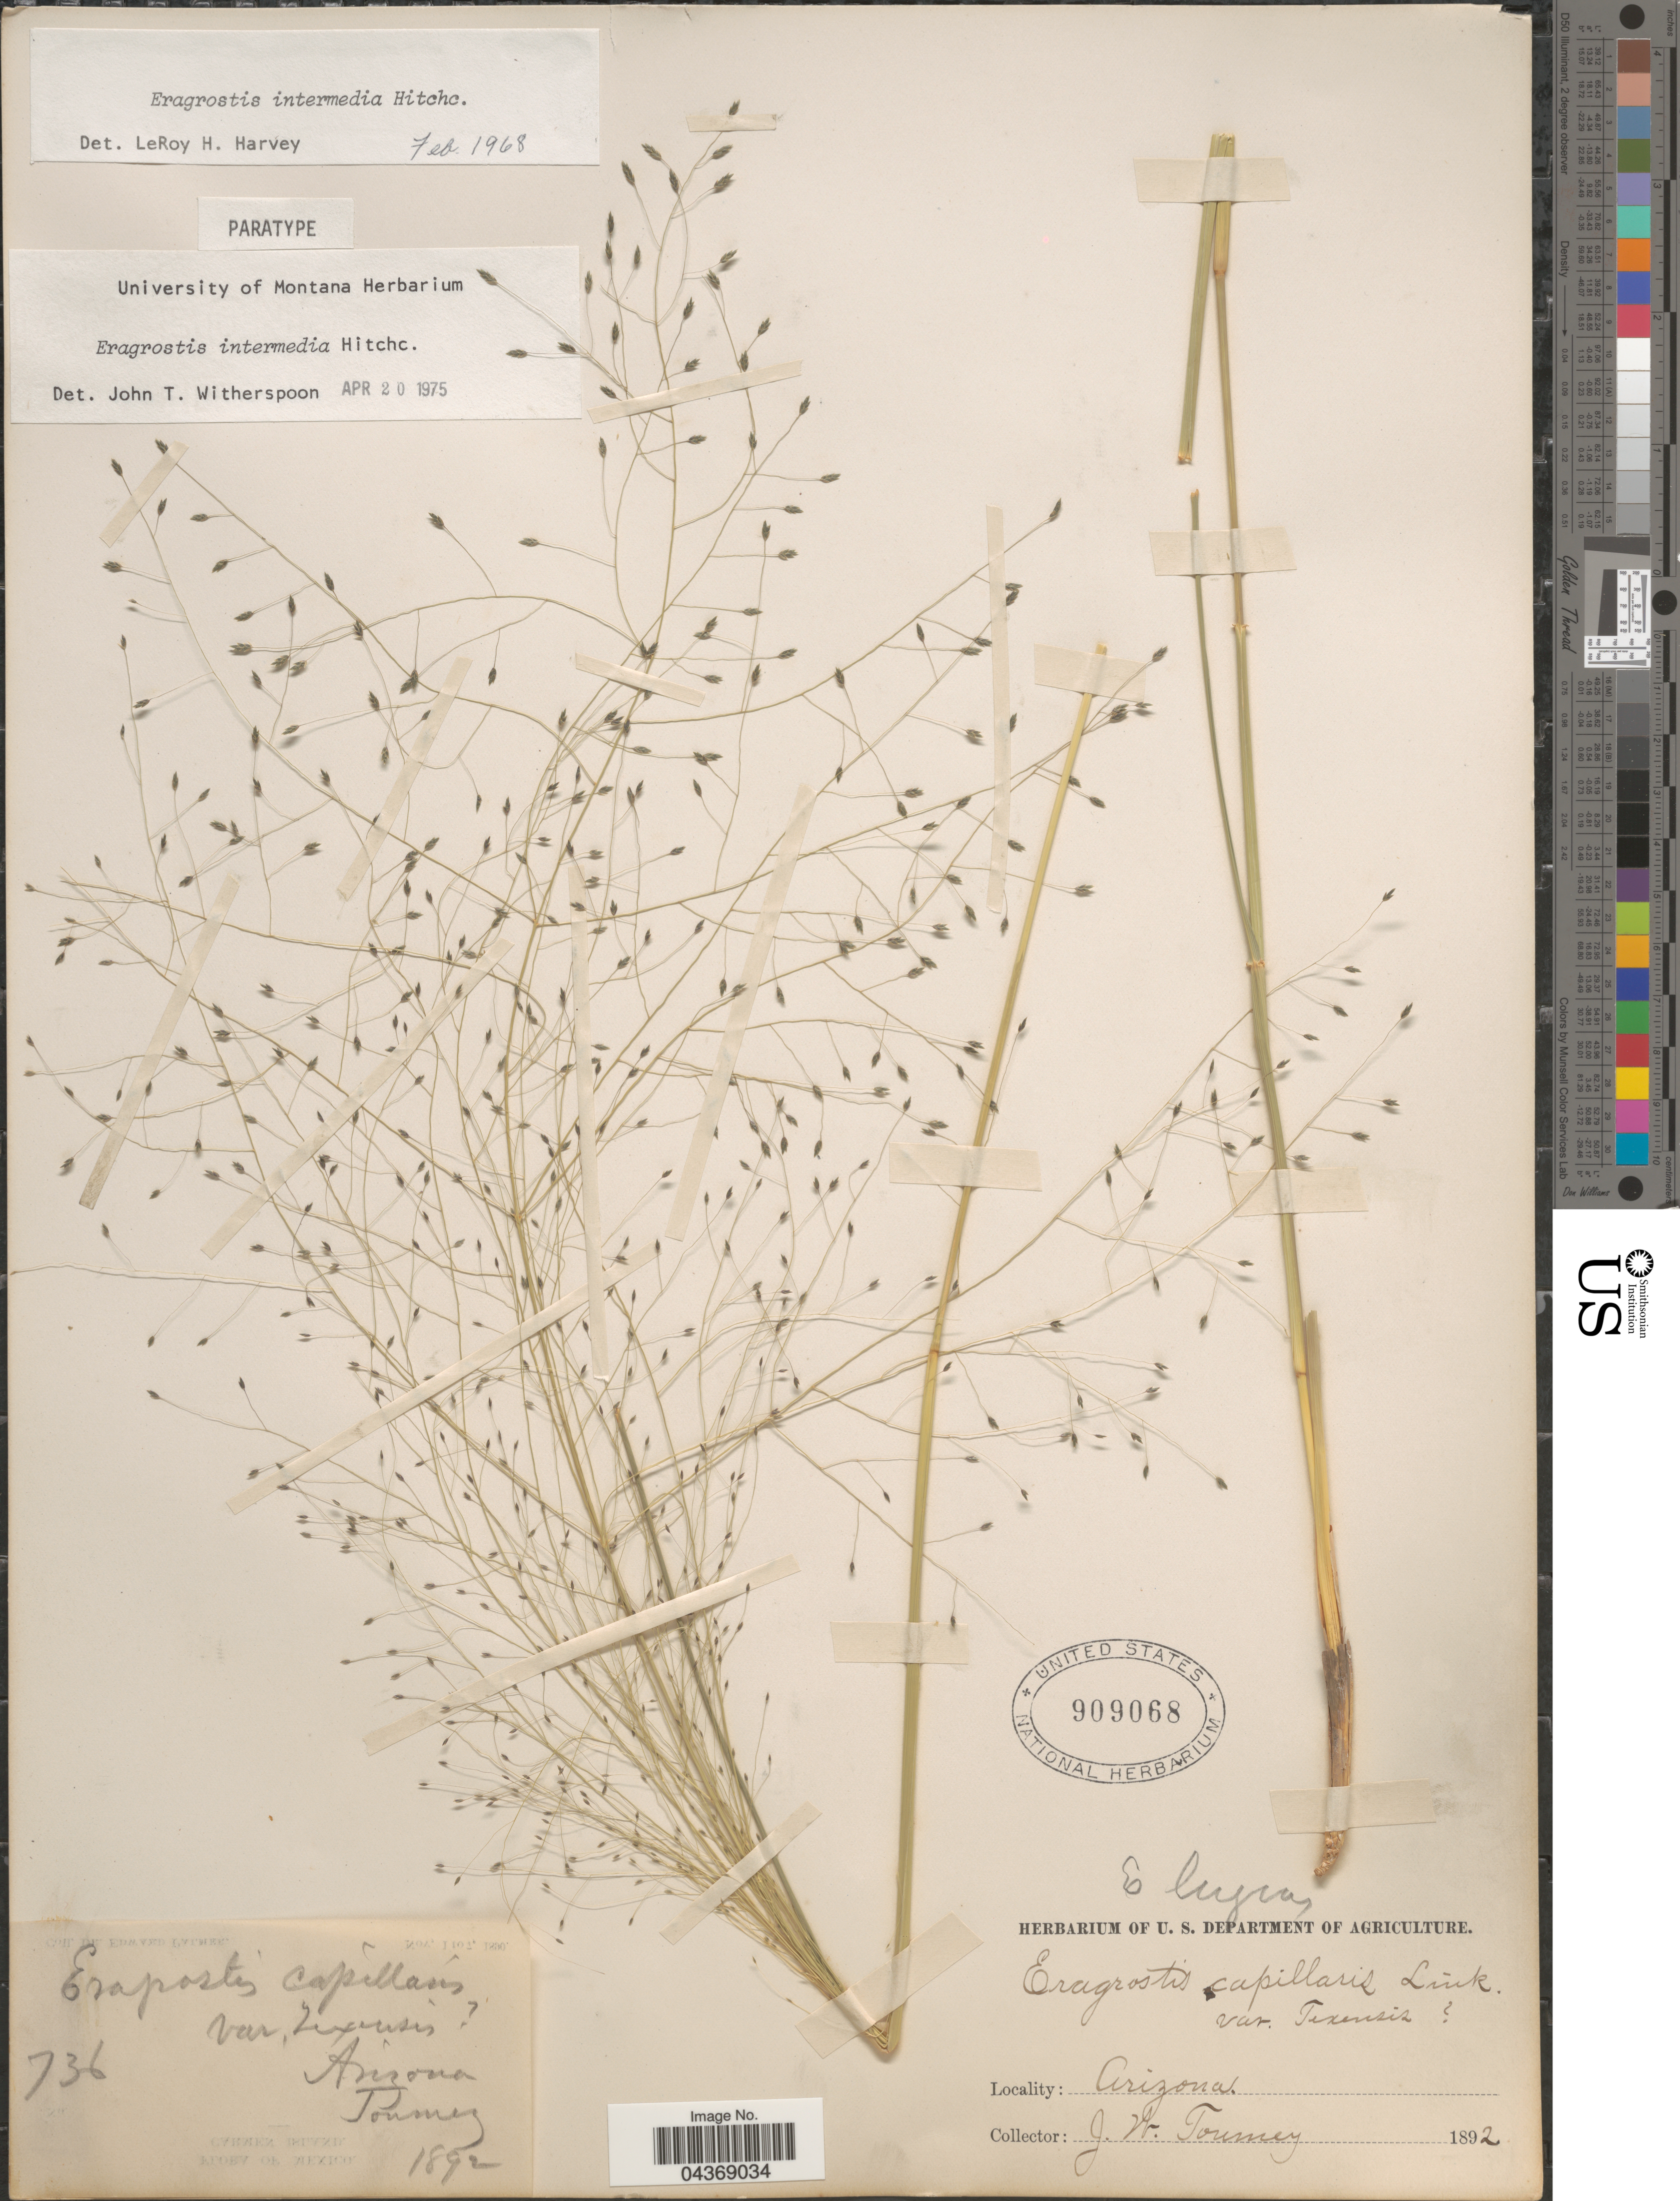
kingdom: Plantae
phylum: Tracheophyta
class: Liliopsida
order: Poales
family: Poaceae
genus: Eragrostis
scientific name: Eragrostis intermedia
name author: Hitchc.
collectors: J. W. Toumey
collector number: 736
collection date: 1892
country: United States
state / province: Arizona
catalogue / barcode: US 909068